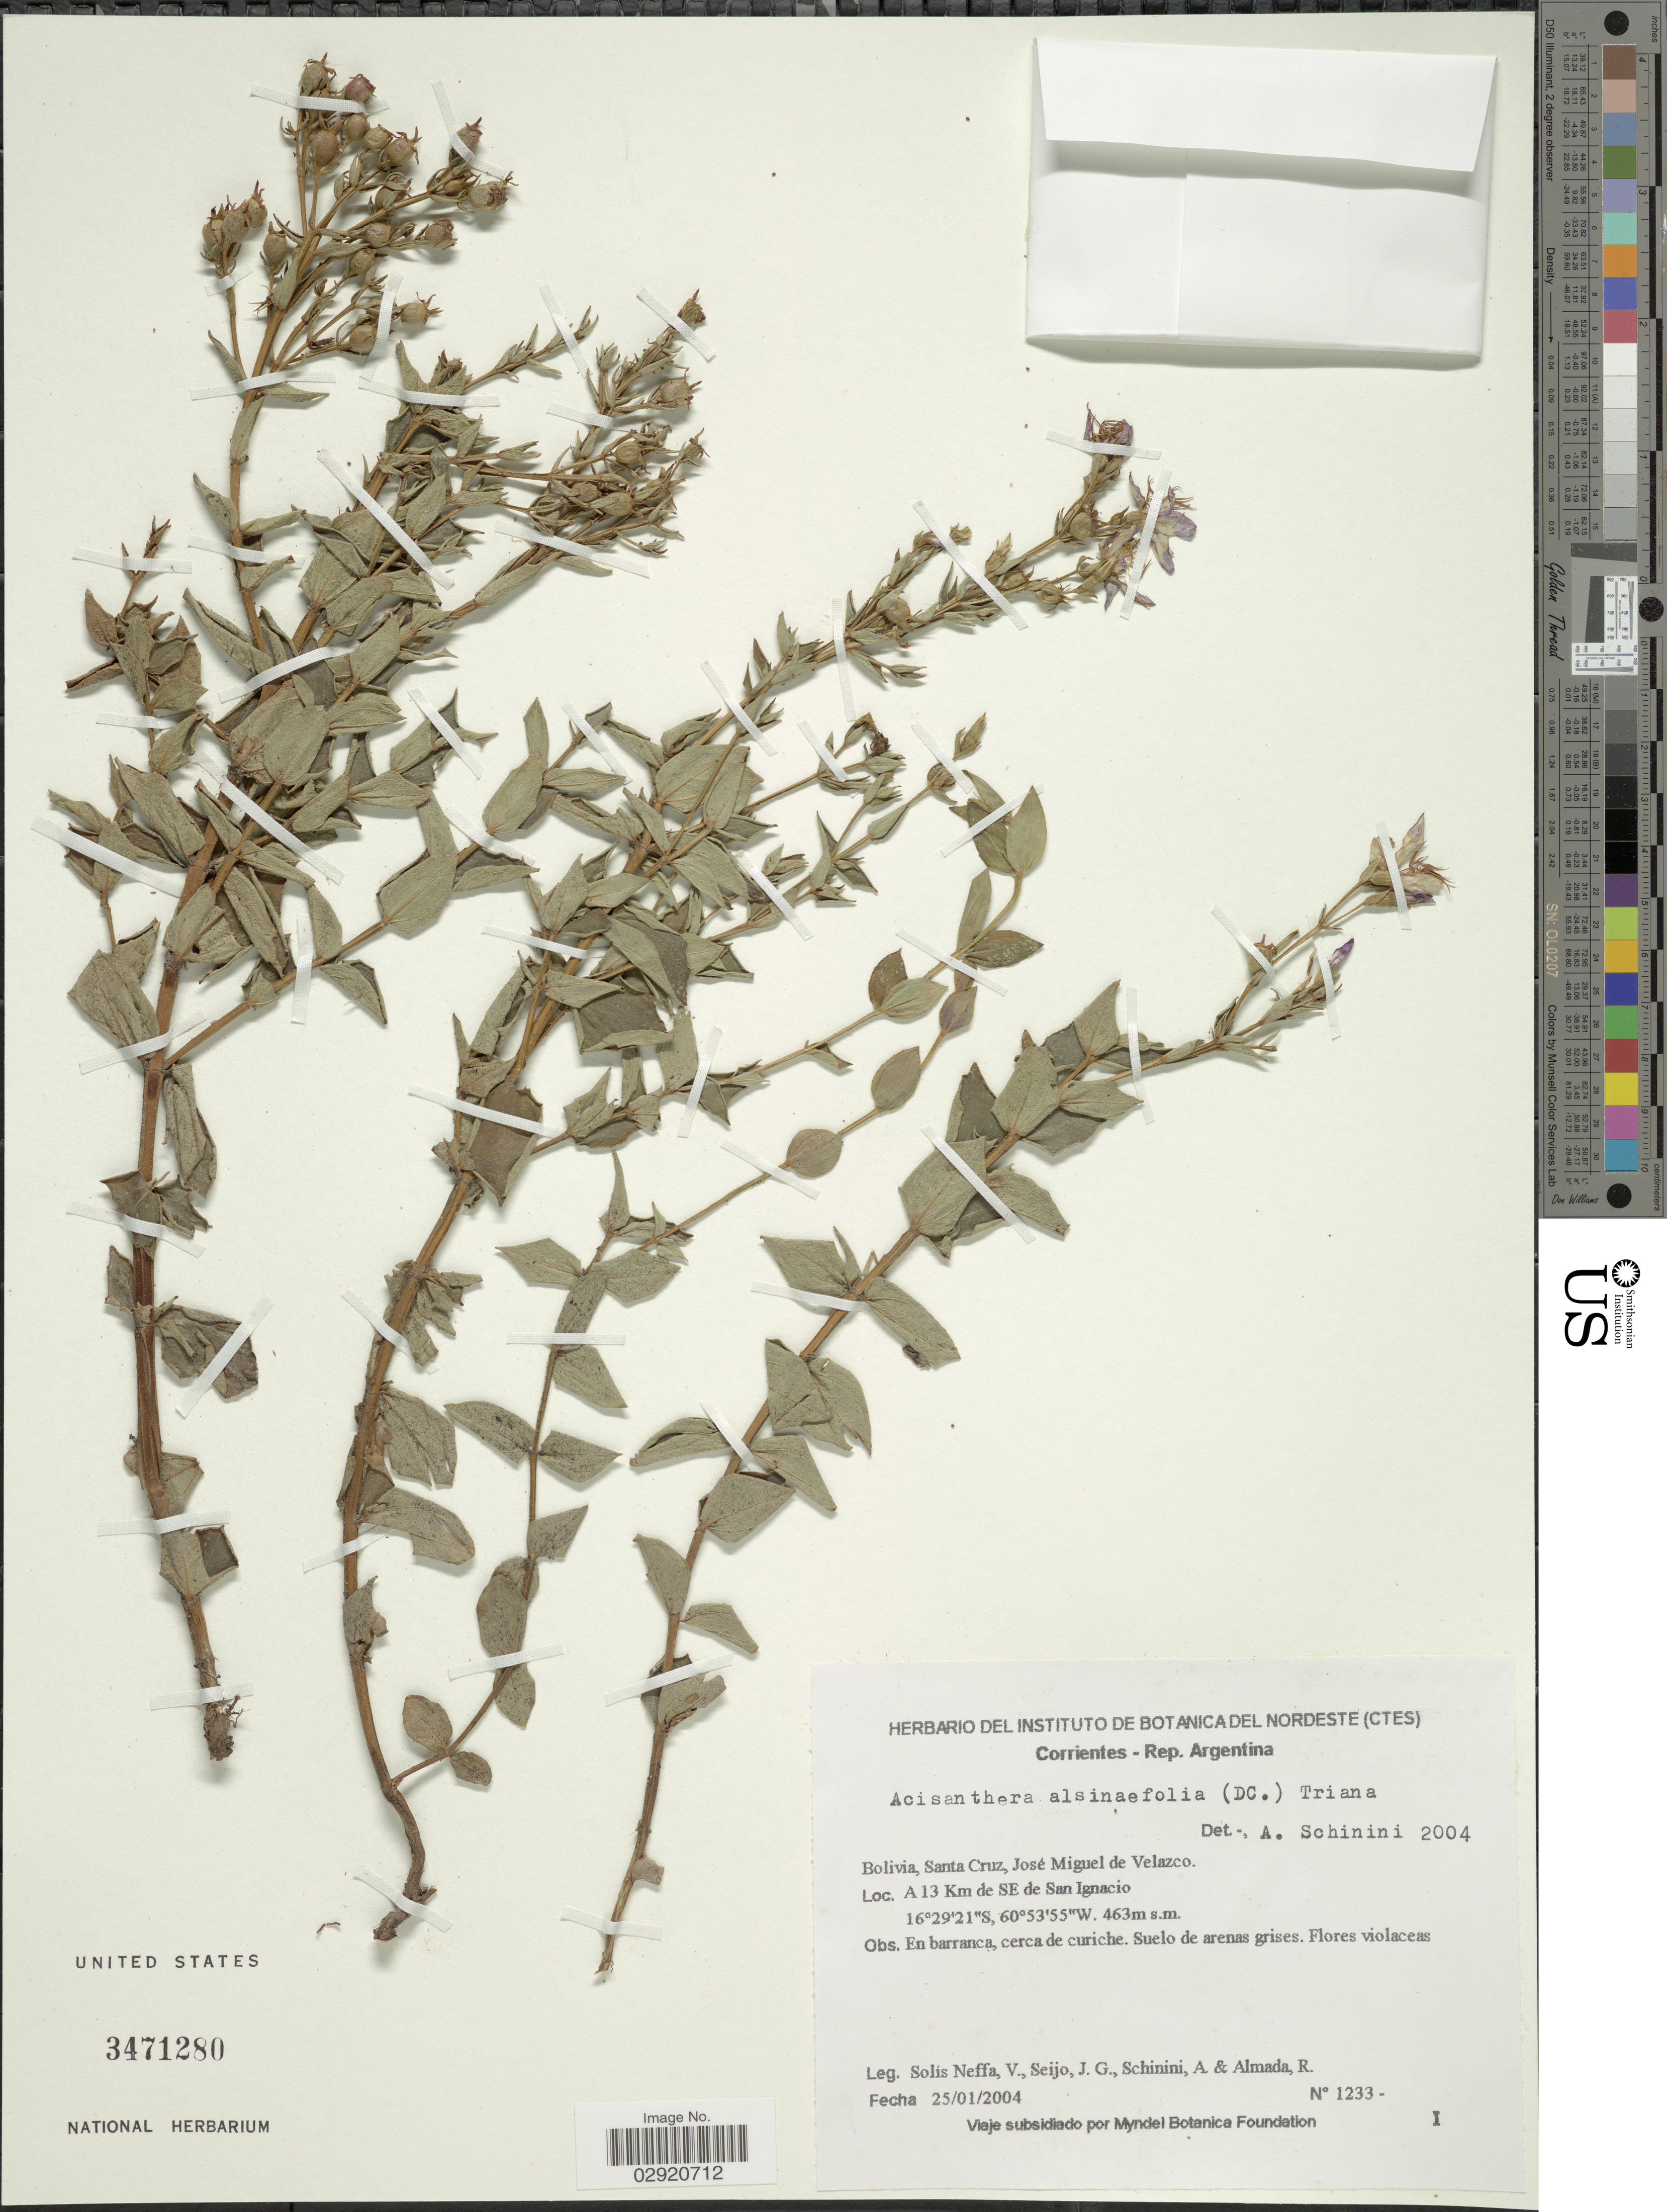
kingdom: Plantae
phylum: Tracheophyta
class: Magnoliopsida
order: Myrtales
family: Melastomataceae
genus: Acisanthera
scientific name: Acisanthera alsinefolia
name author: (DC.) Triana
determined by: Nunes da Silva, Diego, (RB), Jardim Botanico do Rio de Janeiro - Herbario (BRAZIL)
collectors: V. Solis Neffa, J. Seijo, A. Schinini & R. Almada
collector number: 1233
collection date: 2004-01-25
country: Bolivia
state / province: Santa Cruz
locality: José Miguel de Velazco. A 13 km de SE de San Ignacio.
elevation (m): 463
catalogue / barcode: US 3471280